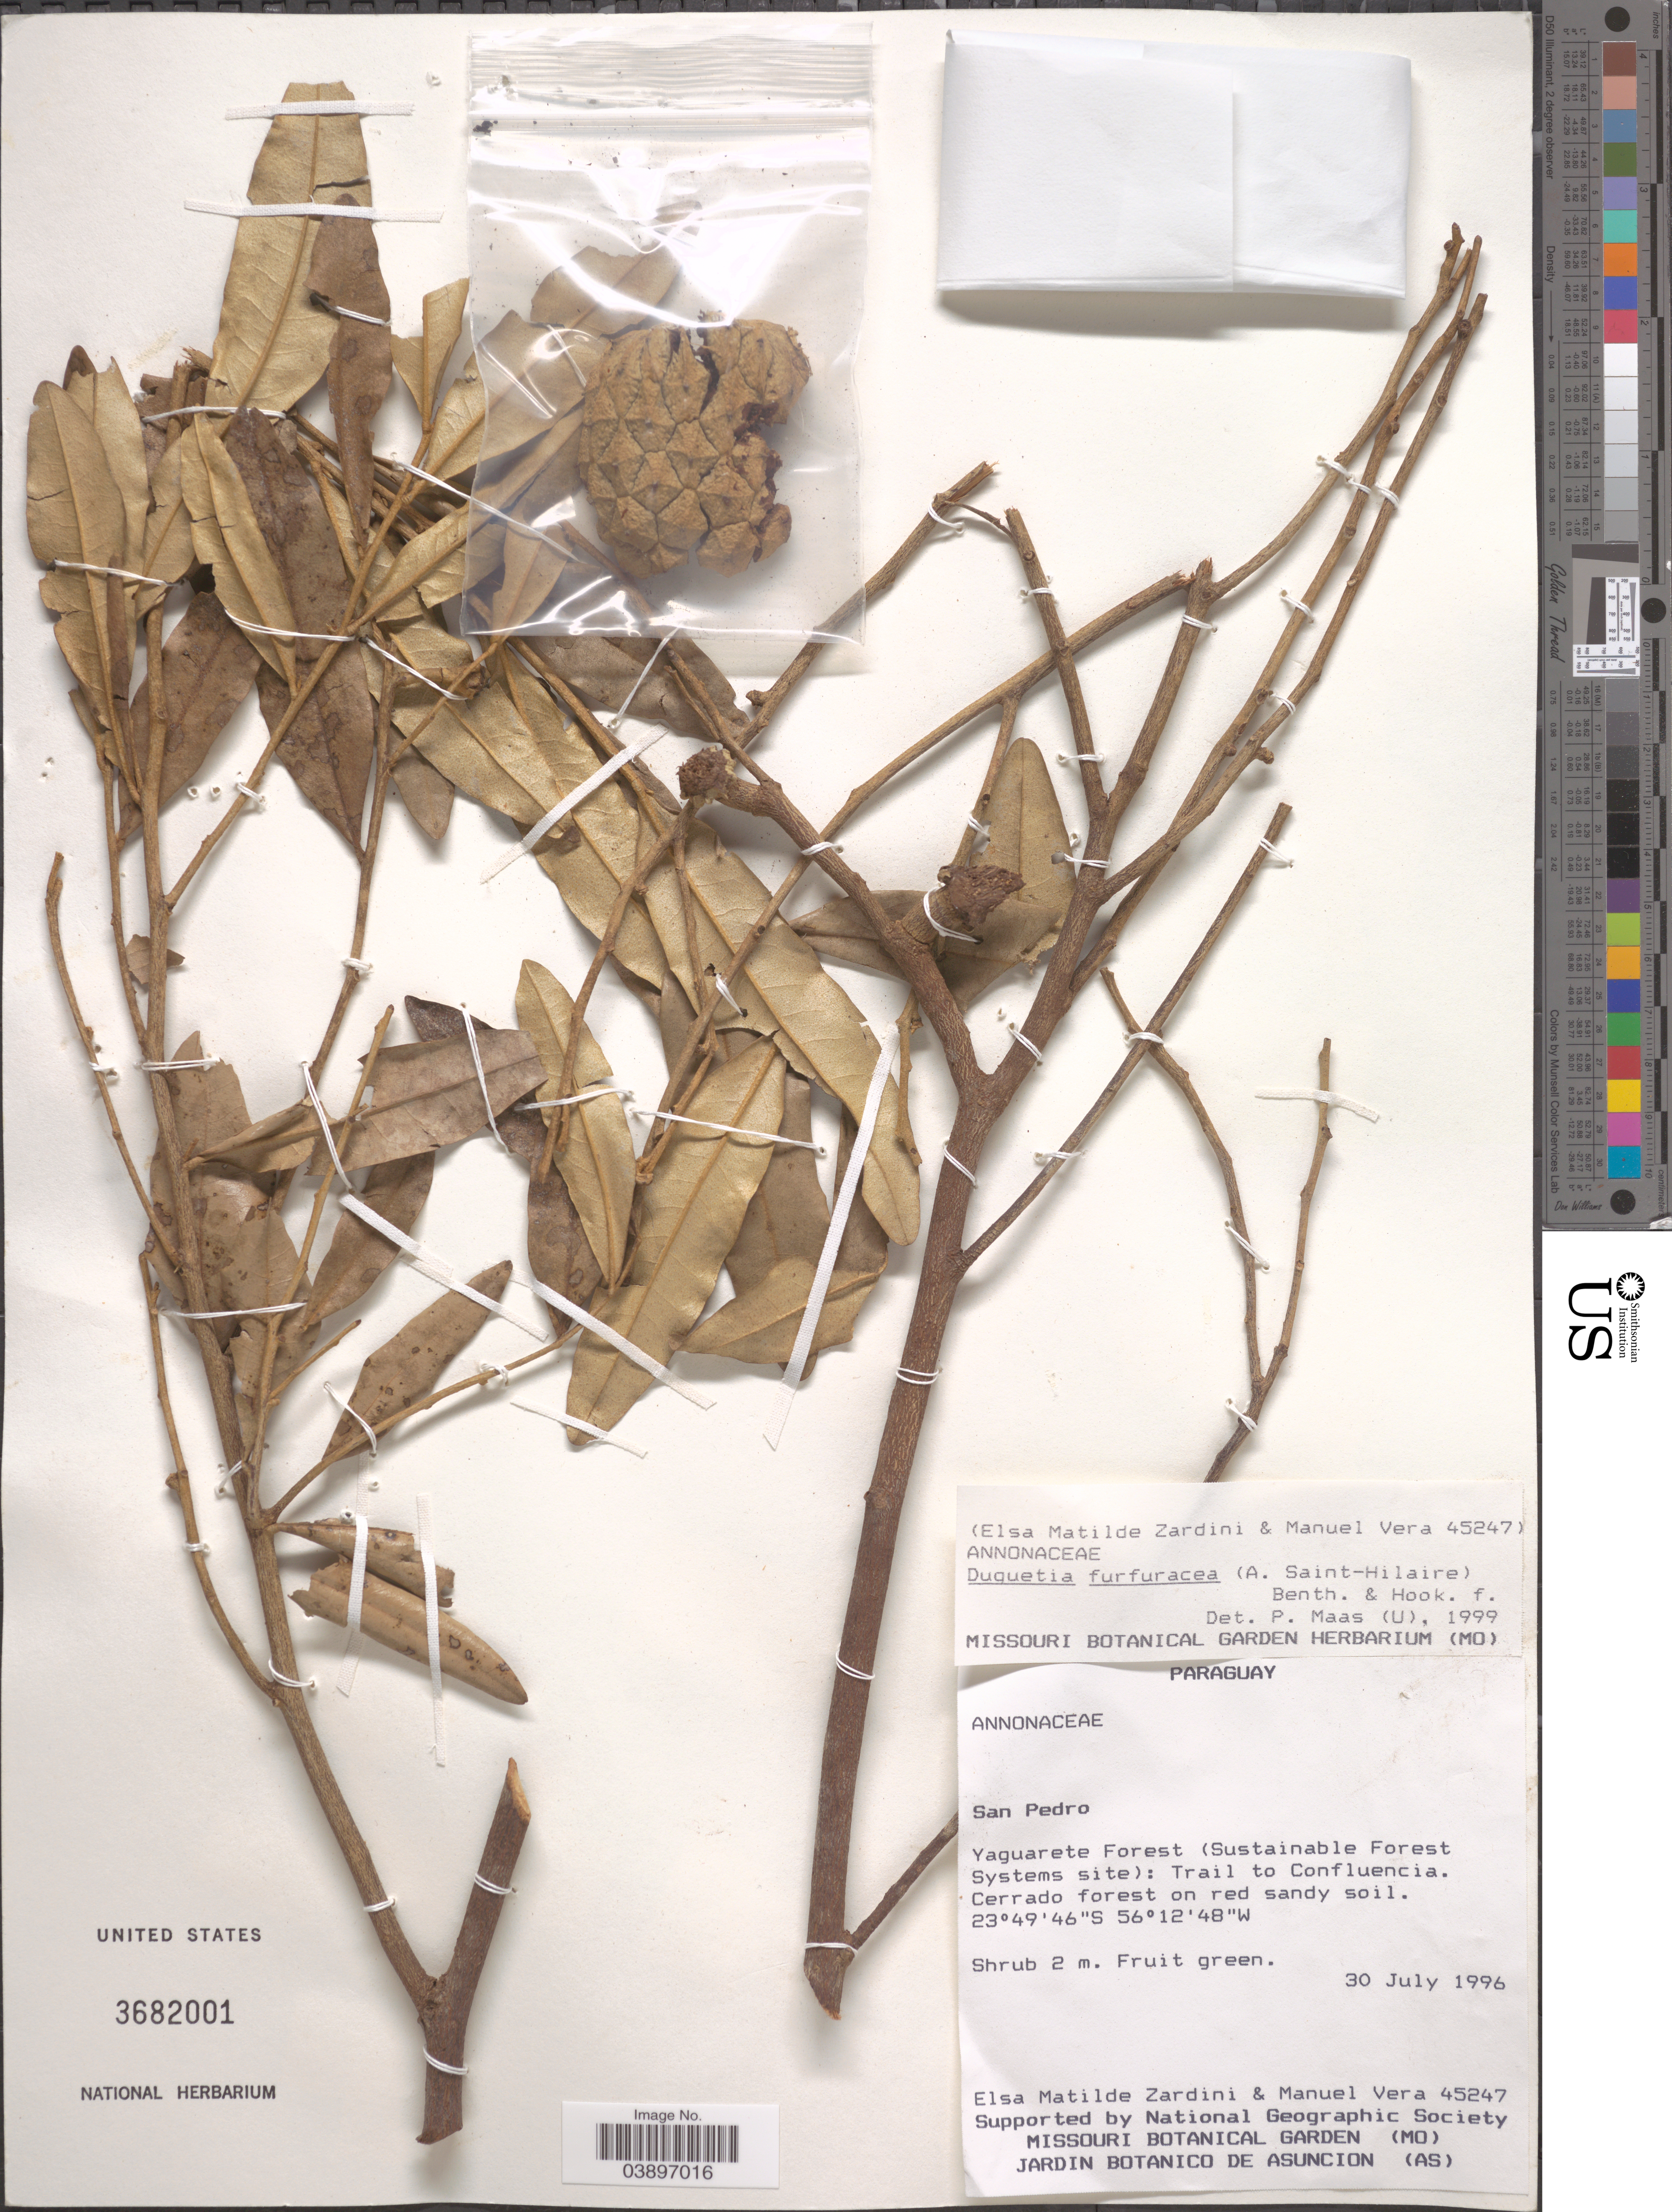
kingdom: Plantae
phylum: Tracheophyta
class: Magnoliopsida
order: Magnoliales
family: Annonaceae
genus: Duguetia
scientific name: Duguetia furfuracea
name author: (A. St.-Hil.) Saff.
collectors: E. M. Zardini & M. Vera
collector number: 45247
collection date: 1996-07-30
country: Paraguay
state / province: San Pedro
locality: Yaguarete Forest (Sustainable Forest Systems site): Trail to Confluencia.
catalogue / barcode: US 3682001